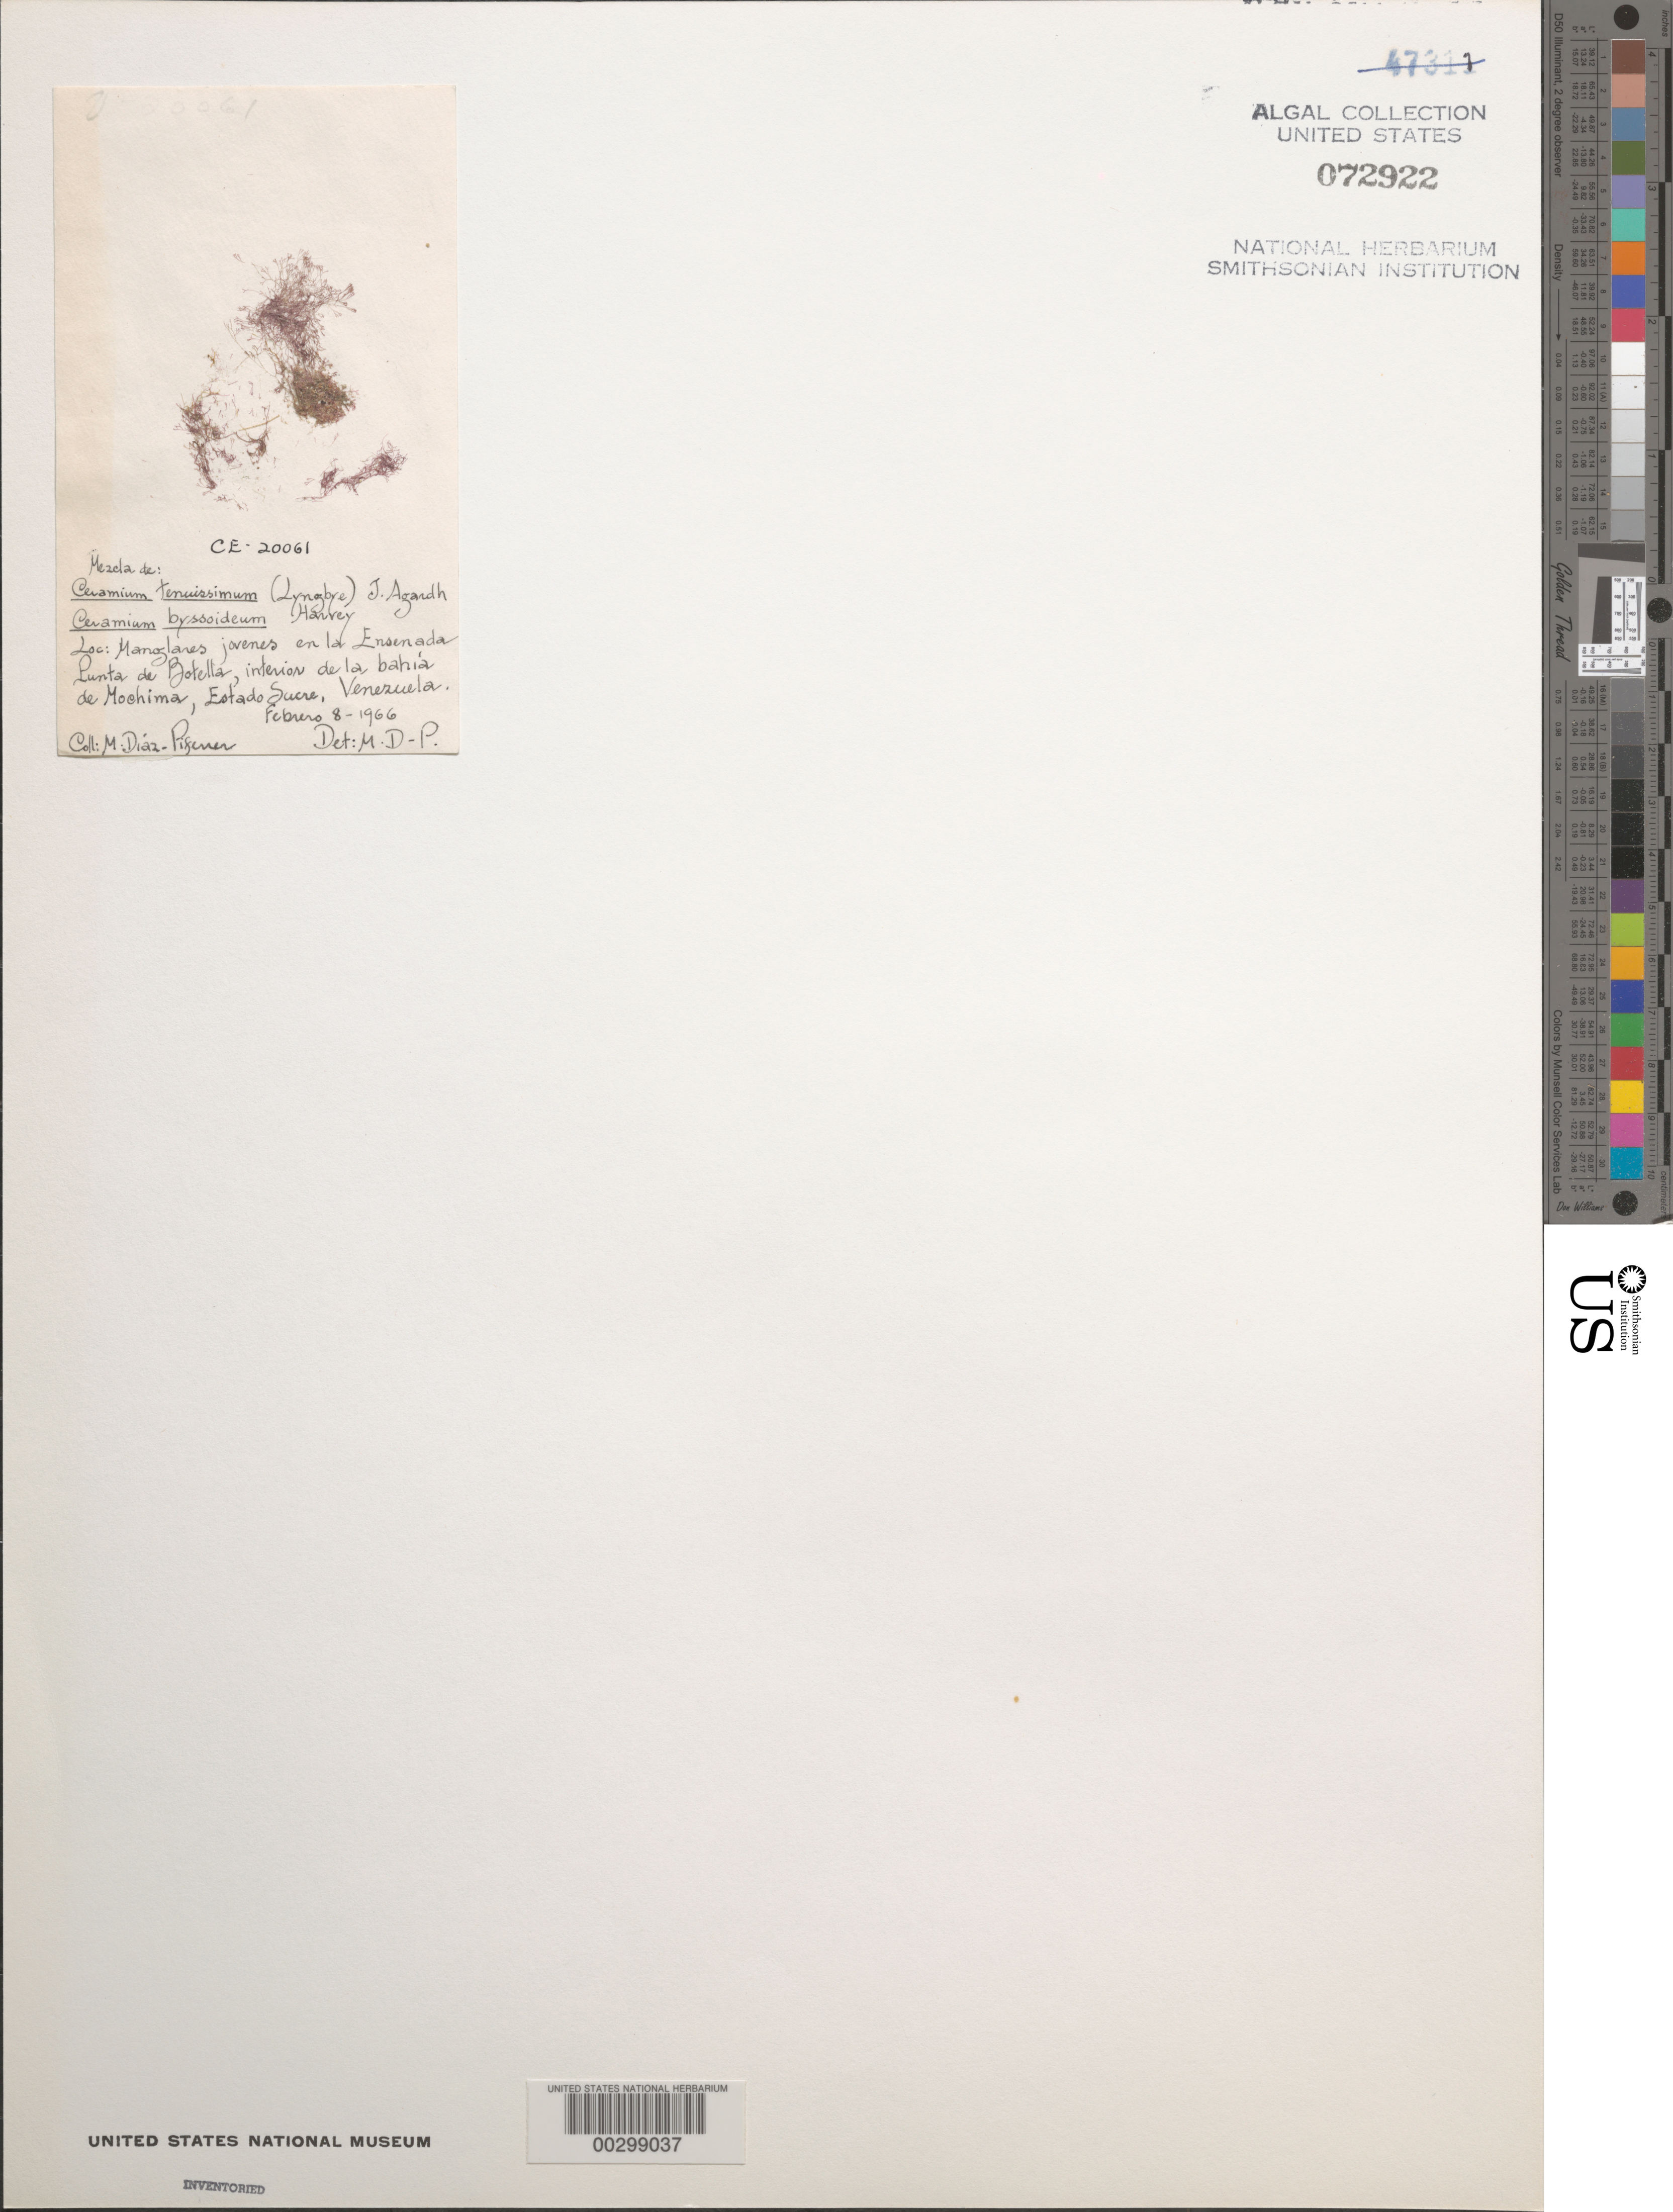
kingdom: Plantae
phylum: Rhodophyta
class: Florideophyceae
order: Ceramiales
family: Ceramiaceae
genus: Ceramium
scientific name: Ceramium diaphanum var. obscura, ined., 7/2023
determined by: Algae name updating Project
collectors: M. Diaz-Piferrer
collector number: Ce-20061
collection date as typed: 08 Feb 1966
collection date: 1966-02-08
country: Venezuela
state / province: Sucre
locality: Ensenada Punta de Botella, Bahia de Mochima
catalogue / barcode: US 72922